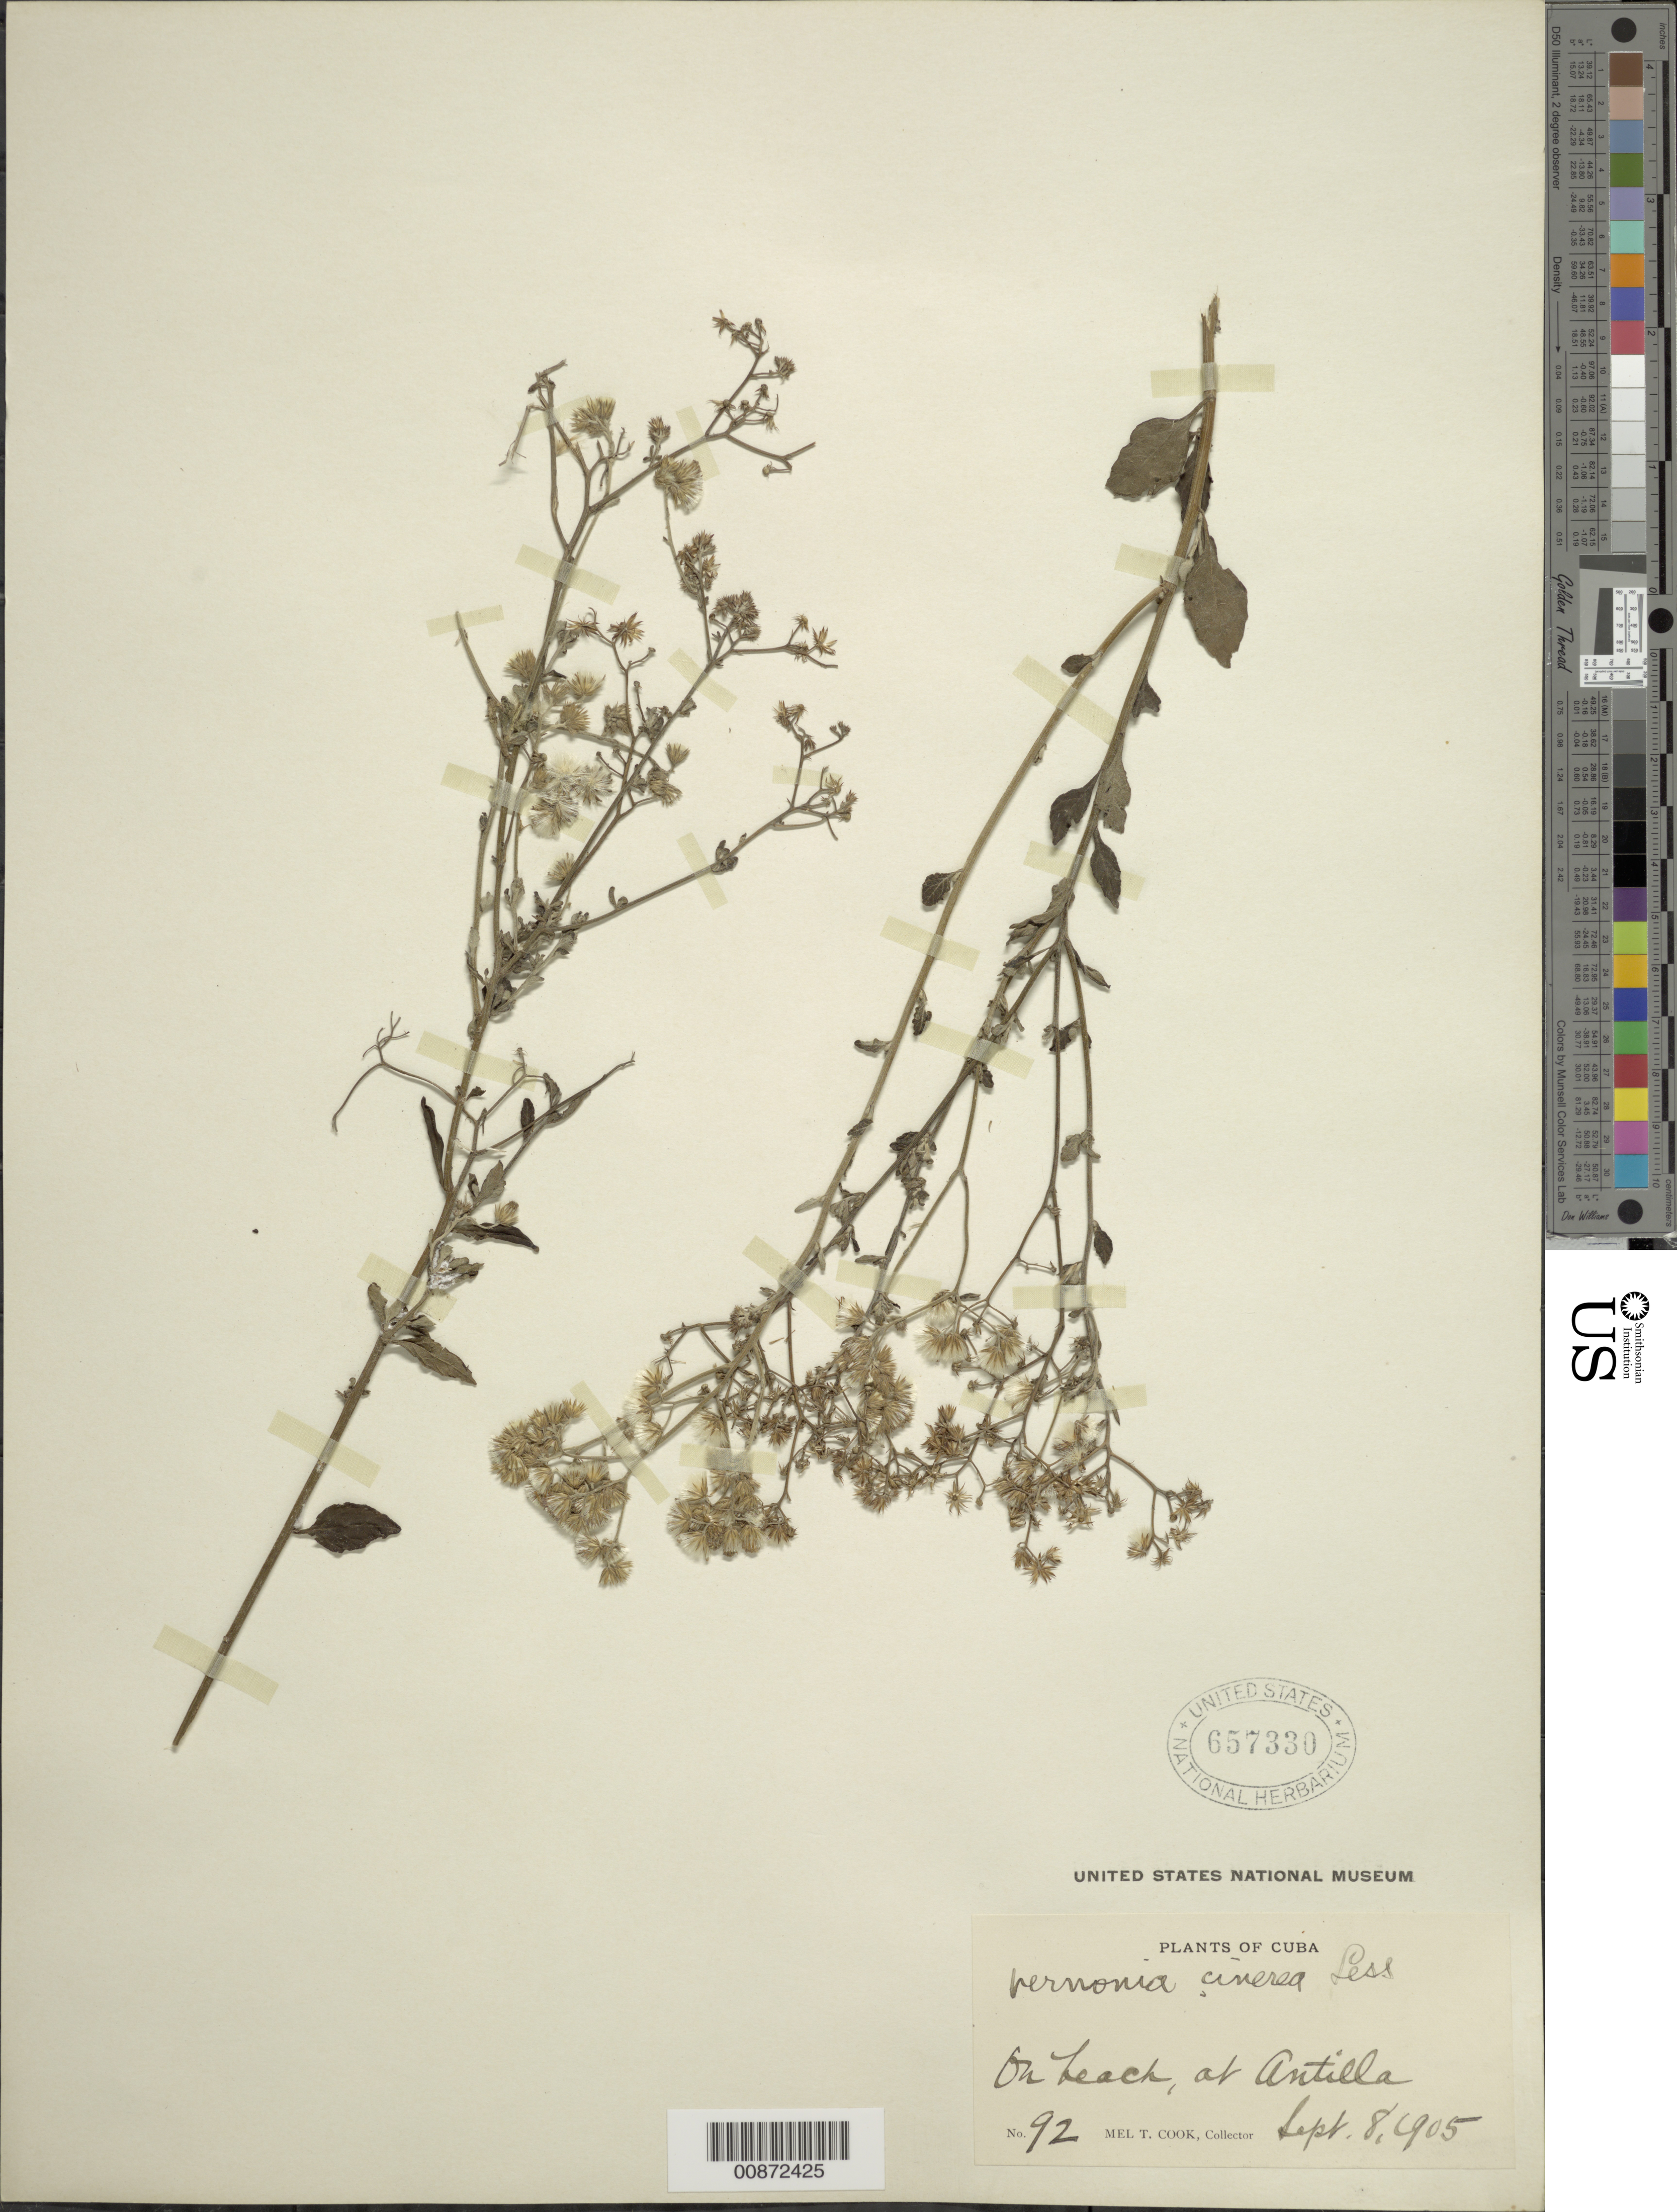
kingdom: Plantae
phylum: Tracheophyta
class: Magnoliopsida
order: Asterales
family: Asteraceae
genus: Cyanthillium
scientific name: Cyanthillium cinereum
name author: (L.) H. Rob.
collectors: M. T. Cook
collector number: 92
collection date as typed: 08 Sep 1905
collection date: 1905-09-08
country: Cuba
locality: Antilla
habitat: On beach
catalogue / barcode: US 657330